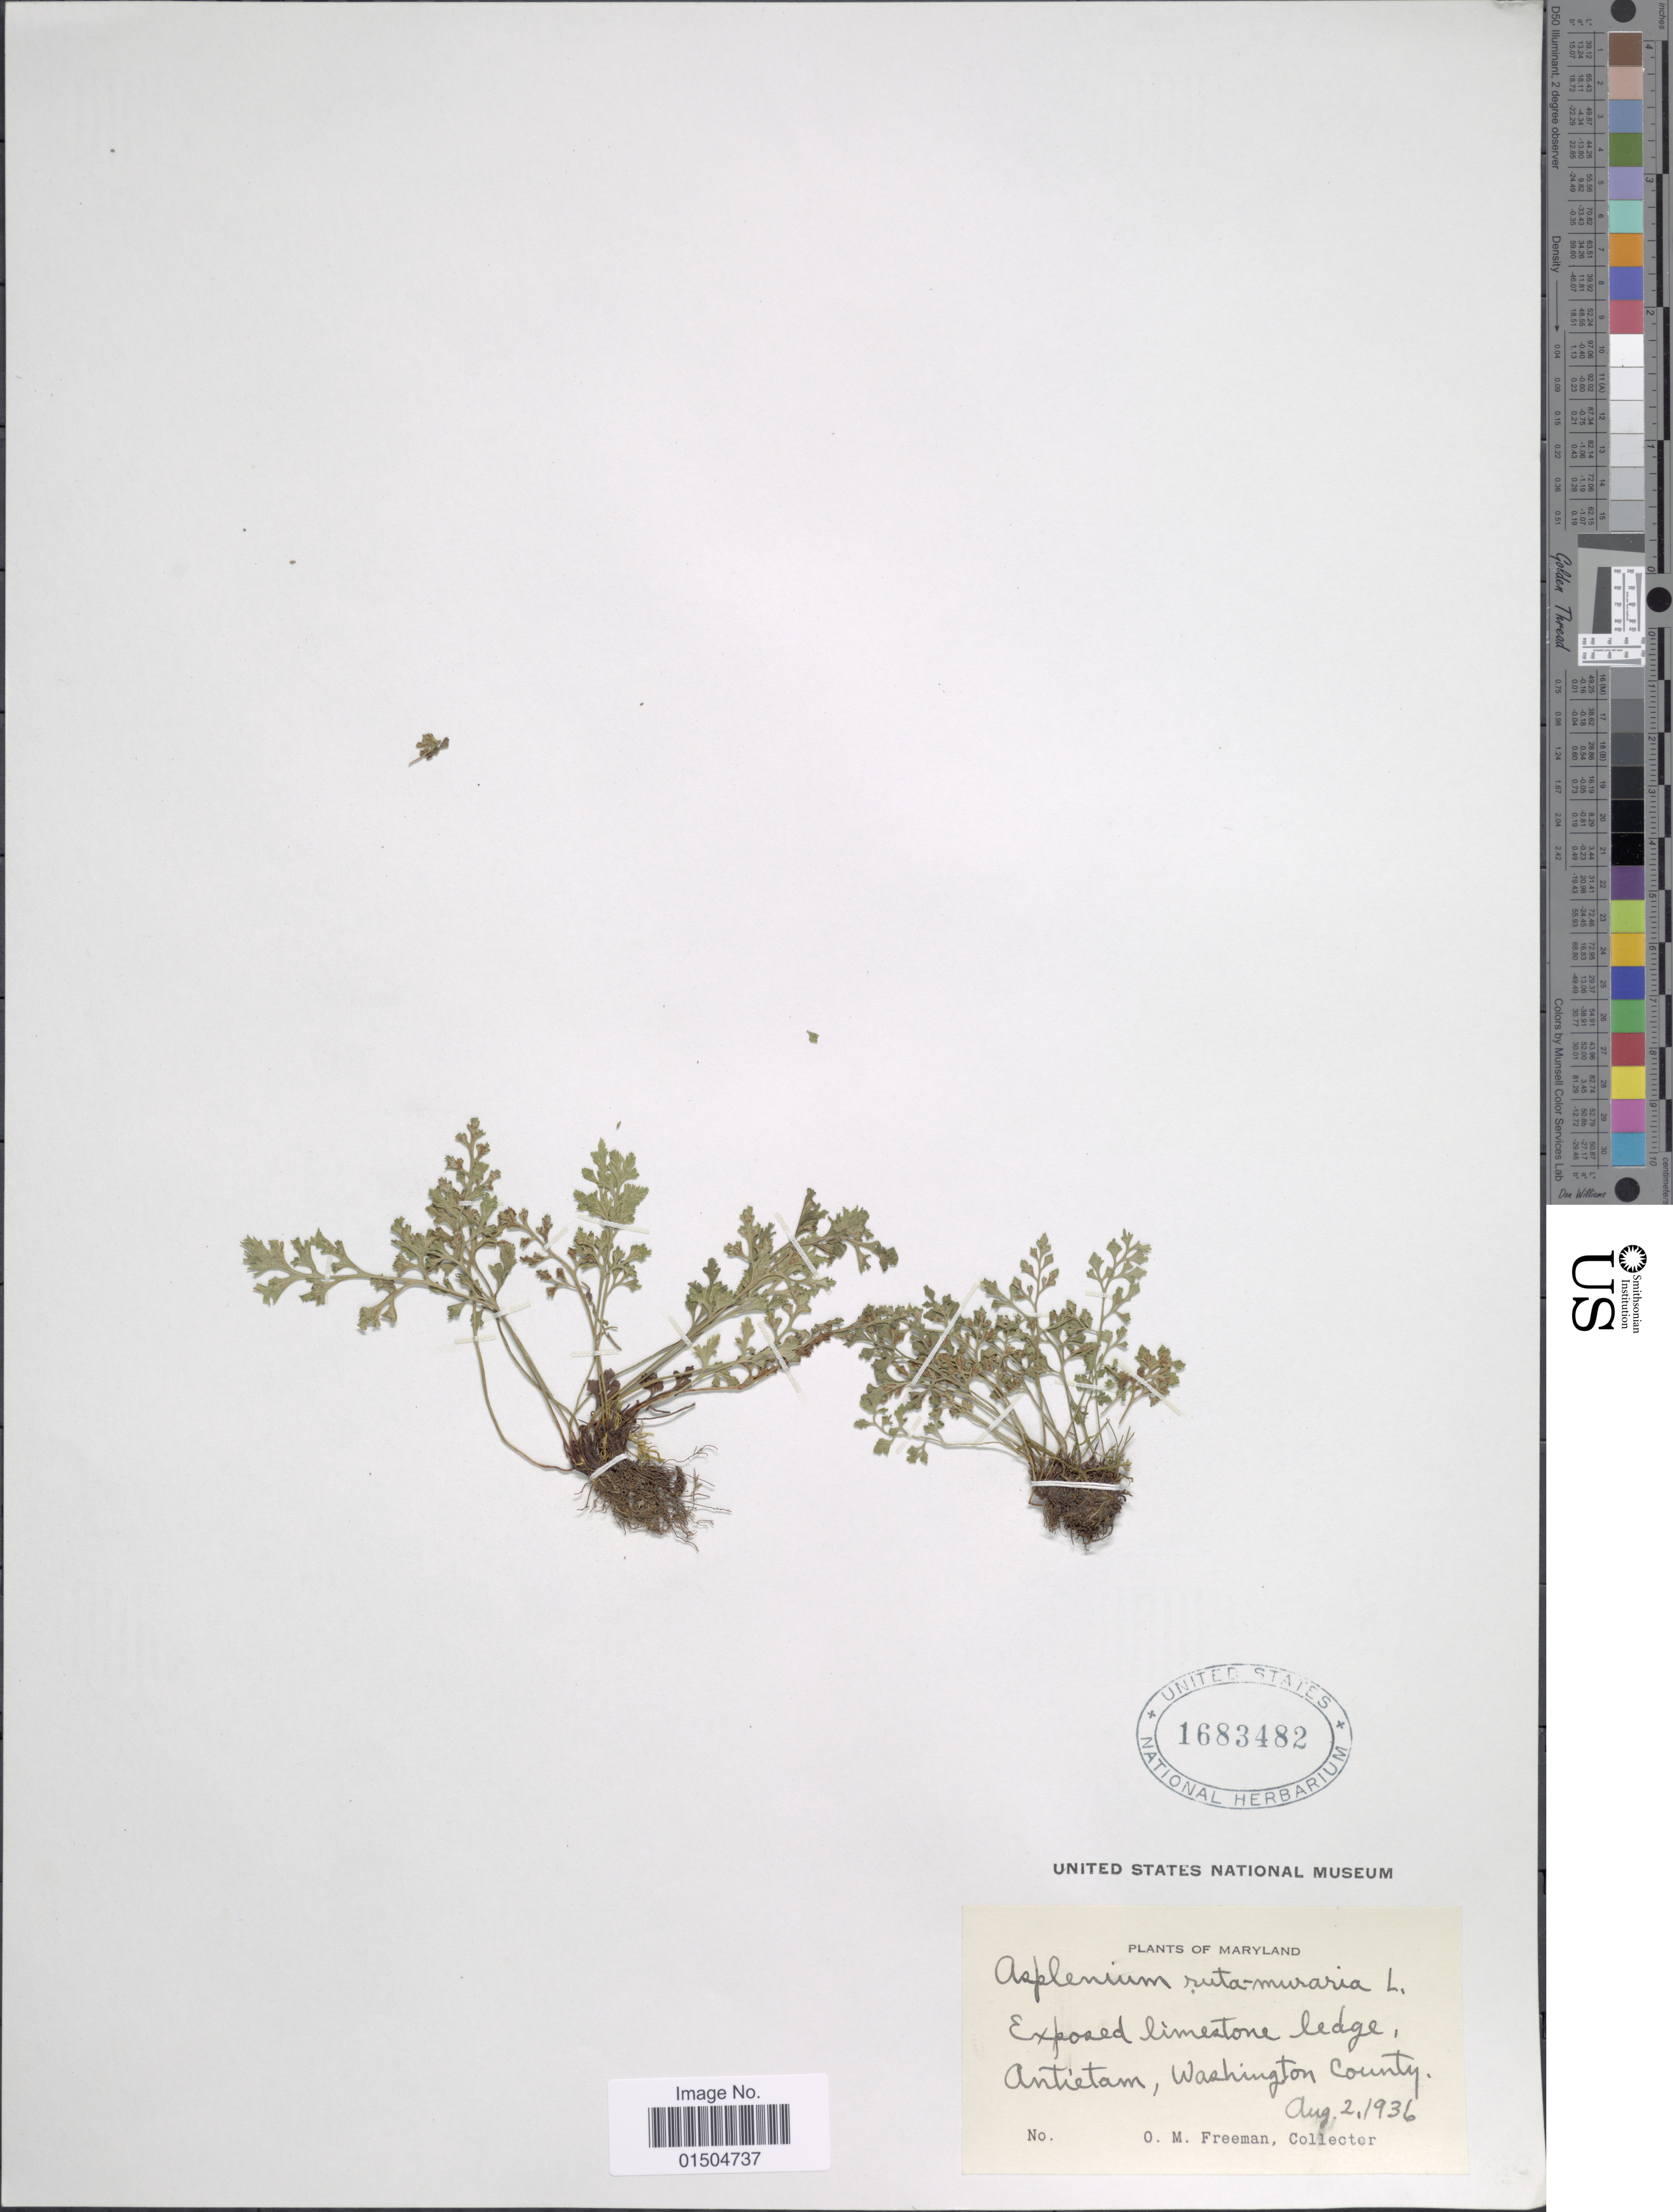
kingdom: Plantae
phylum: Tracheophyta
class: Polypodiopsida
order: Polypodiales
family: Aspleniaceae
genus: Asplenium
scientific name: Asplenium ruta-muraria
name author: L.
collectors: O. Freeman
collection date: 1936-08-02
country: United States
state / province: Maryland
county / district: Washington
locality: Maryland. exposed limestone ledge, Antietam, Washington County.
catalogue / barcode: US 1683482